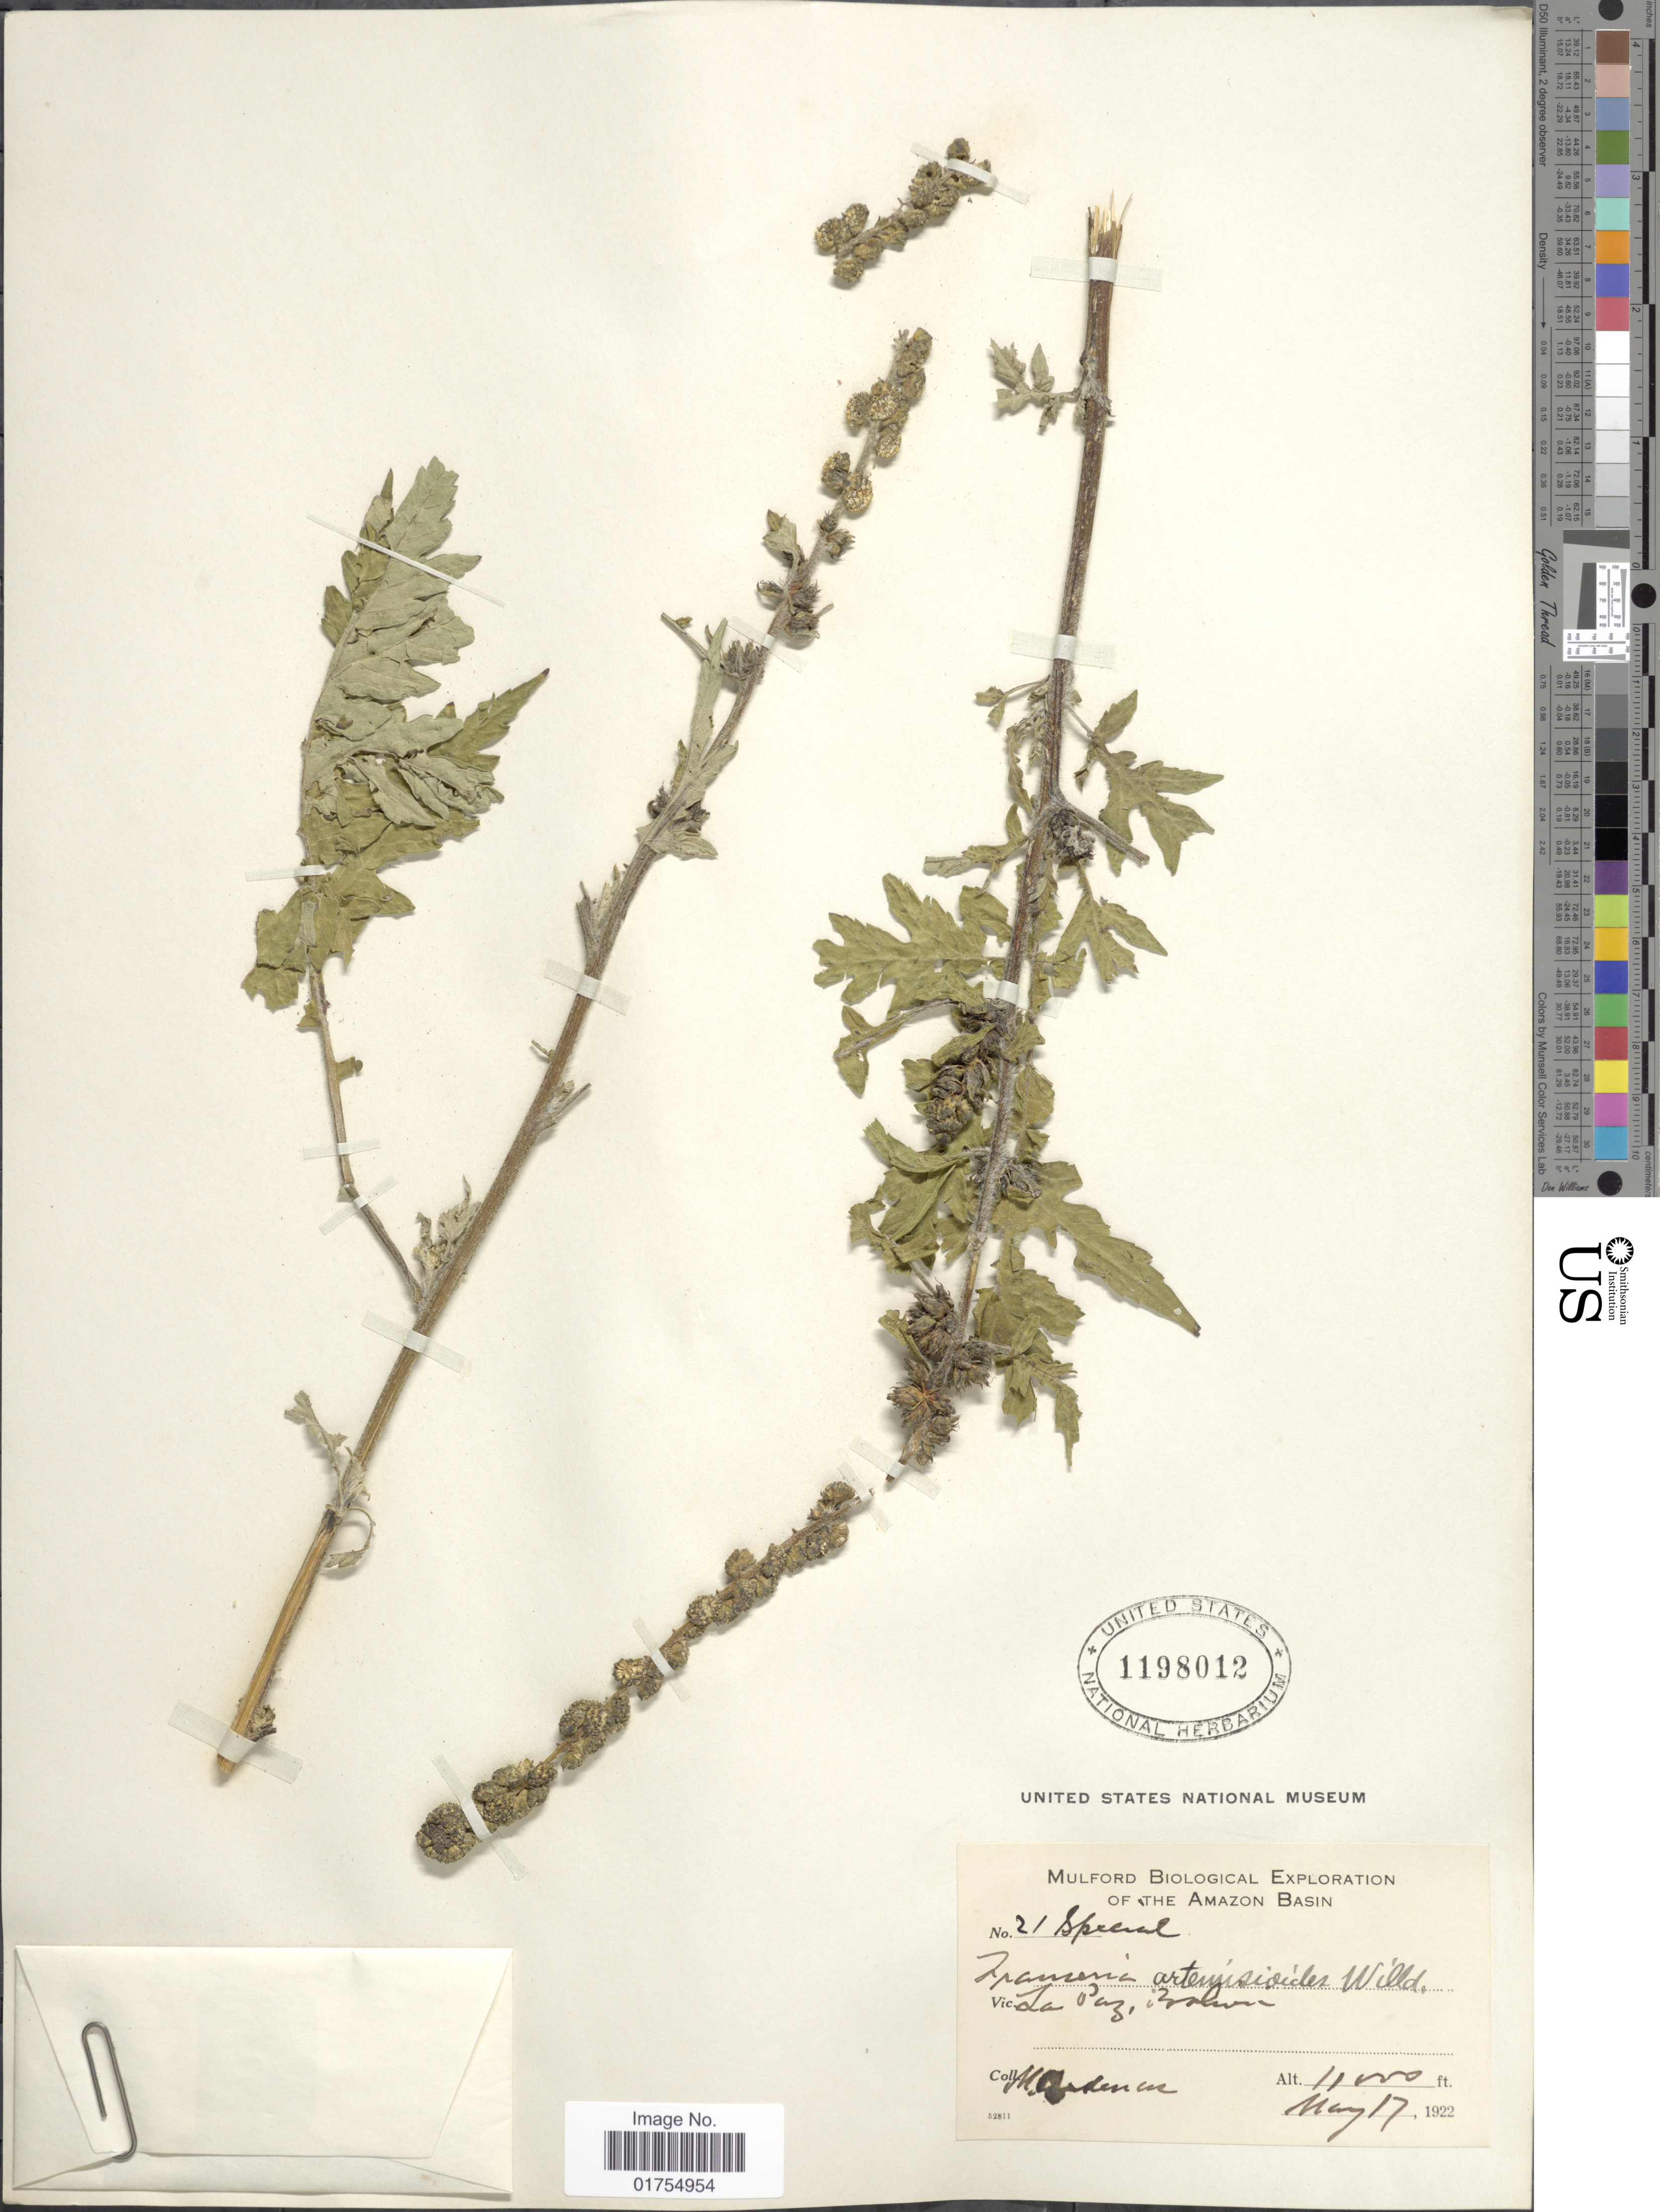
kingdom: Plantae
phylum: Tracheophyta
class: Magnoliopsida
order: Asterales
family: Asteraceae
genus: Franseria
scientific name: Franseria artemisioides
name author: Willd.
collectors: M. Cárdenas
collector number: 21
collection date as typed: May 17, 1922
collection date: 1922-05-17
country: Bolivia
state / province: La Paz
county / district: Murillo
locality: La Paz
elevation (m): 3353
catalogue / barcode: US 1198012